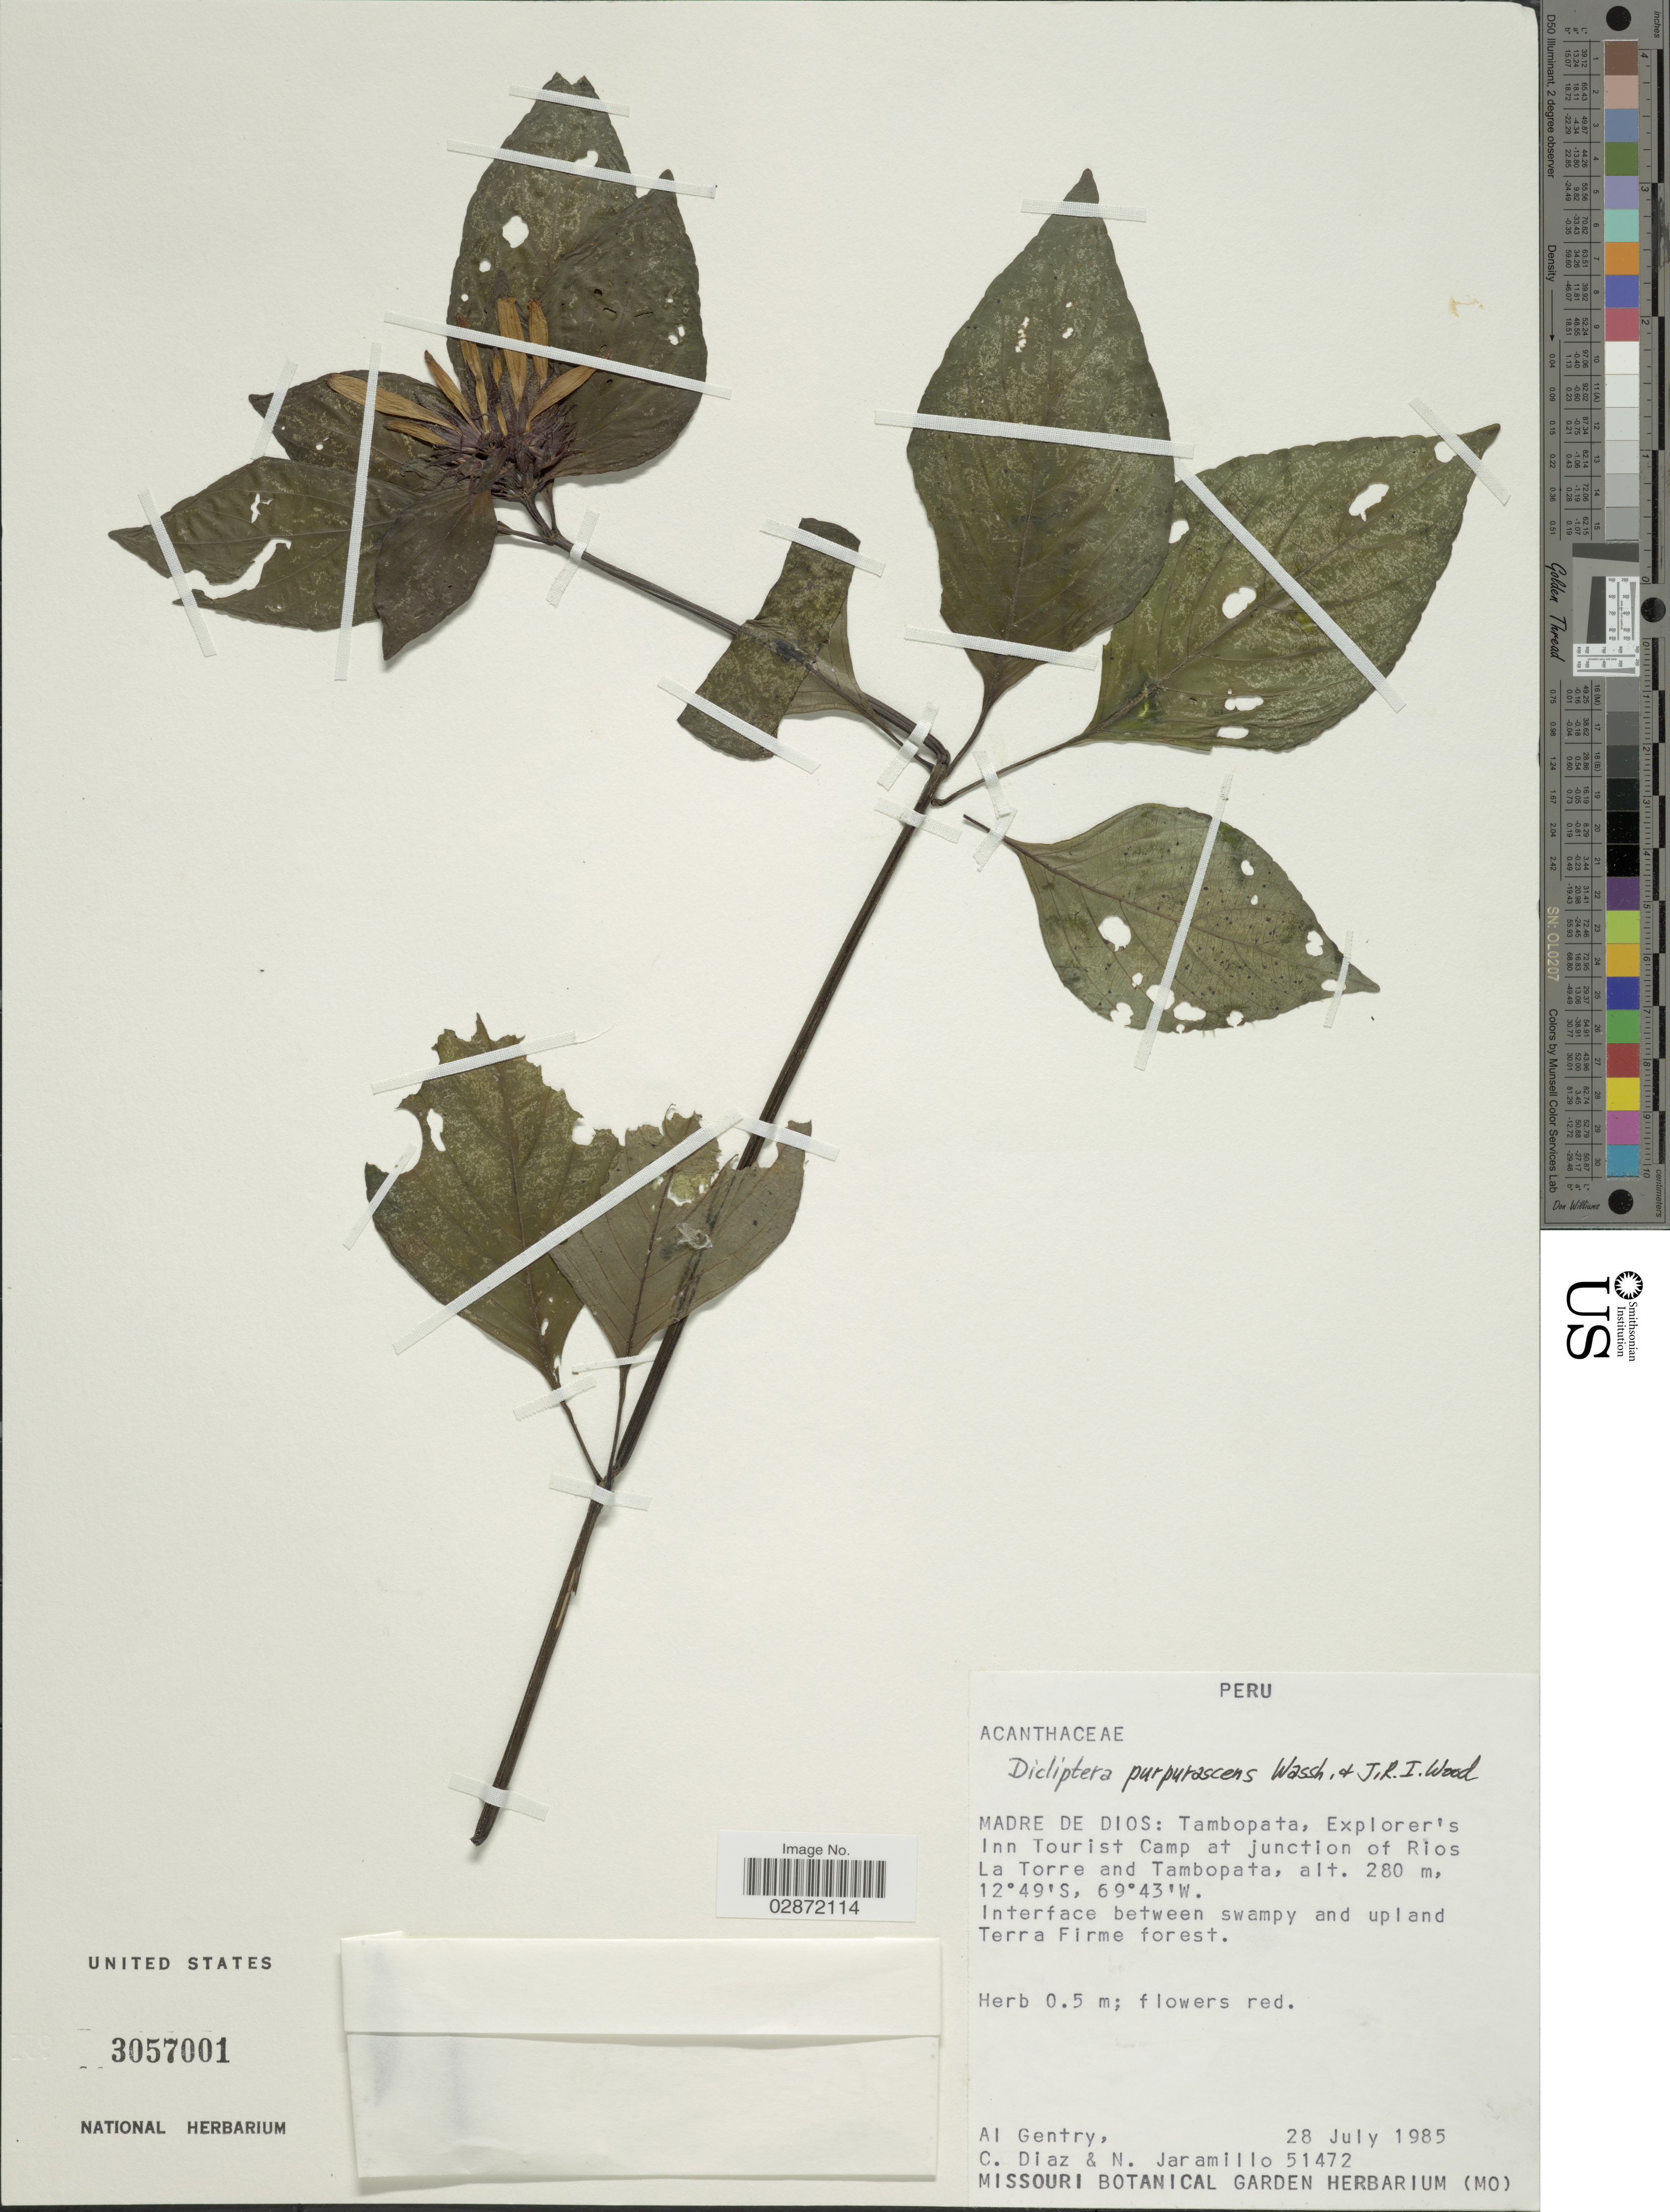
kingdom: Plantae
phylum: Tracheophyta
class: Magnoliopsida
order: Lamiales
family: Acanthaceae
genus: Dicliptera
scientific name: Dicliptera purpurascens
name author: Wassh. & J.R.I. Wood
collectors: A. H. Gentry, C. Díaz & N. Jaramillo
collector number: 51472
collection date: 1985-07-28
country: Peru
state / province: Madre de Dios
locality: Tambopata, Explorer's Inn Tourist Camp at junction of Rios La Torre and Tambopata. Interface between swampy and upland Terra Firme forest.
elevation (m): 280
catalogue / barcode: US 3057001